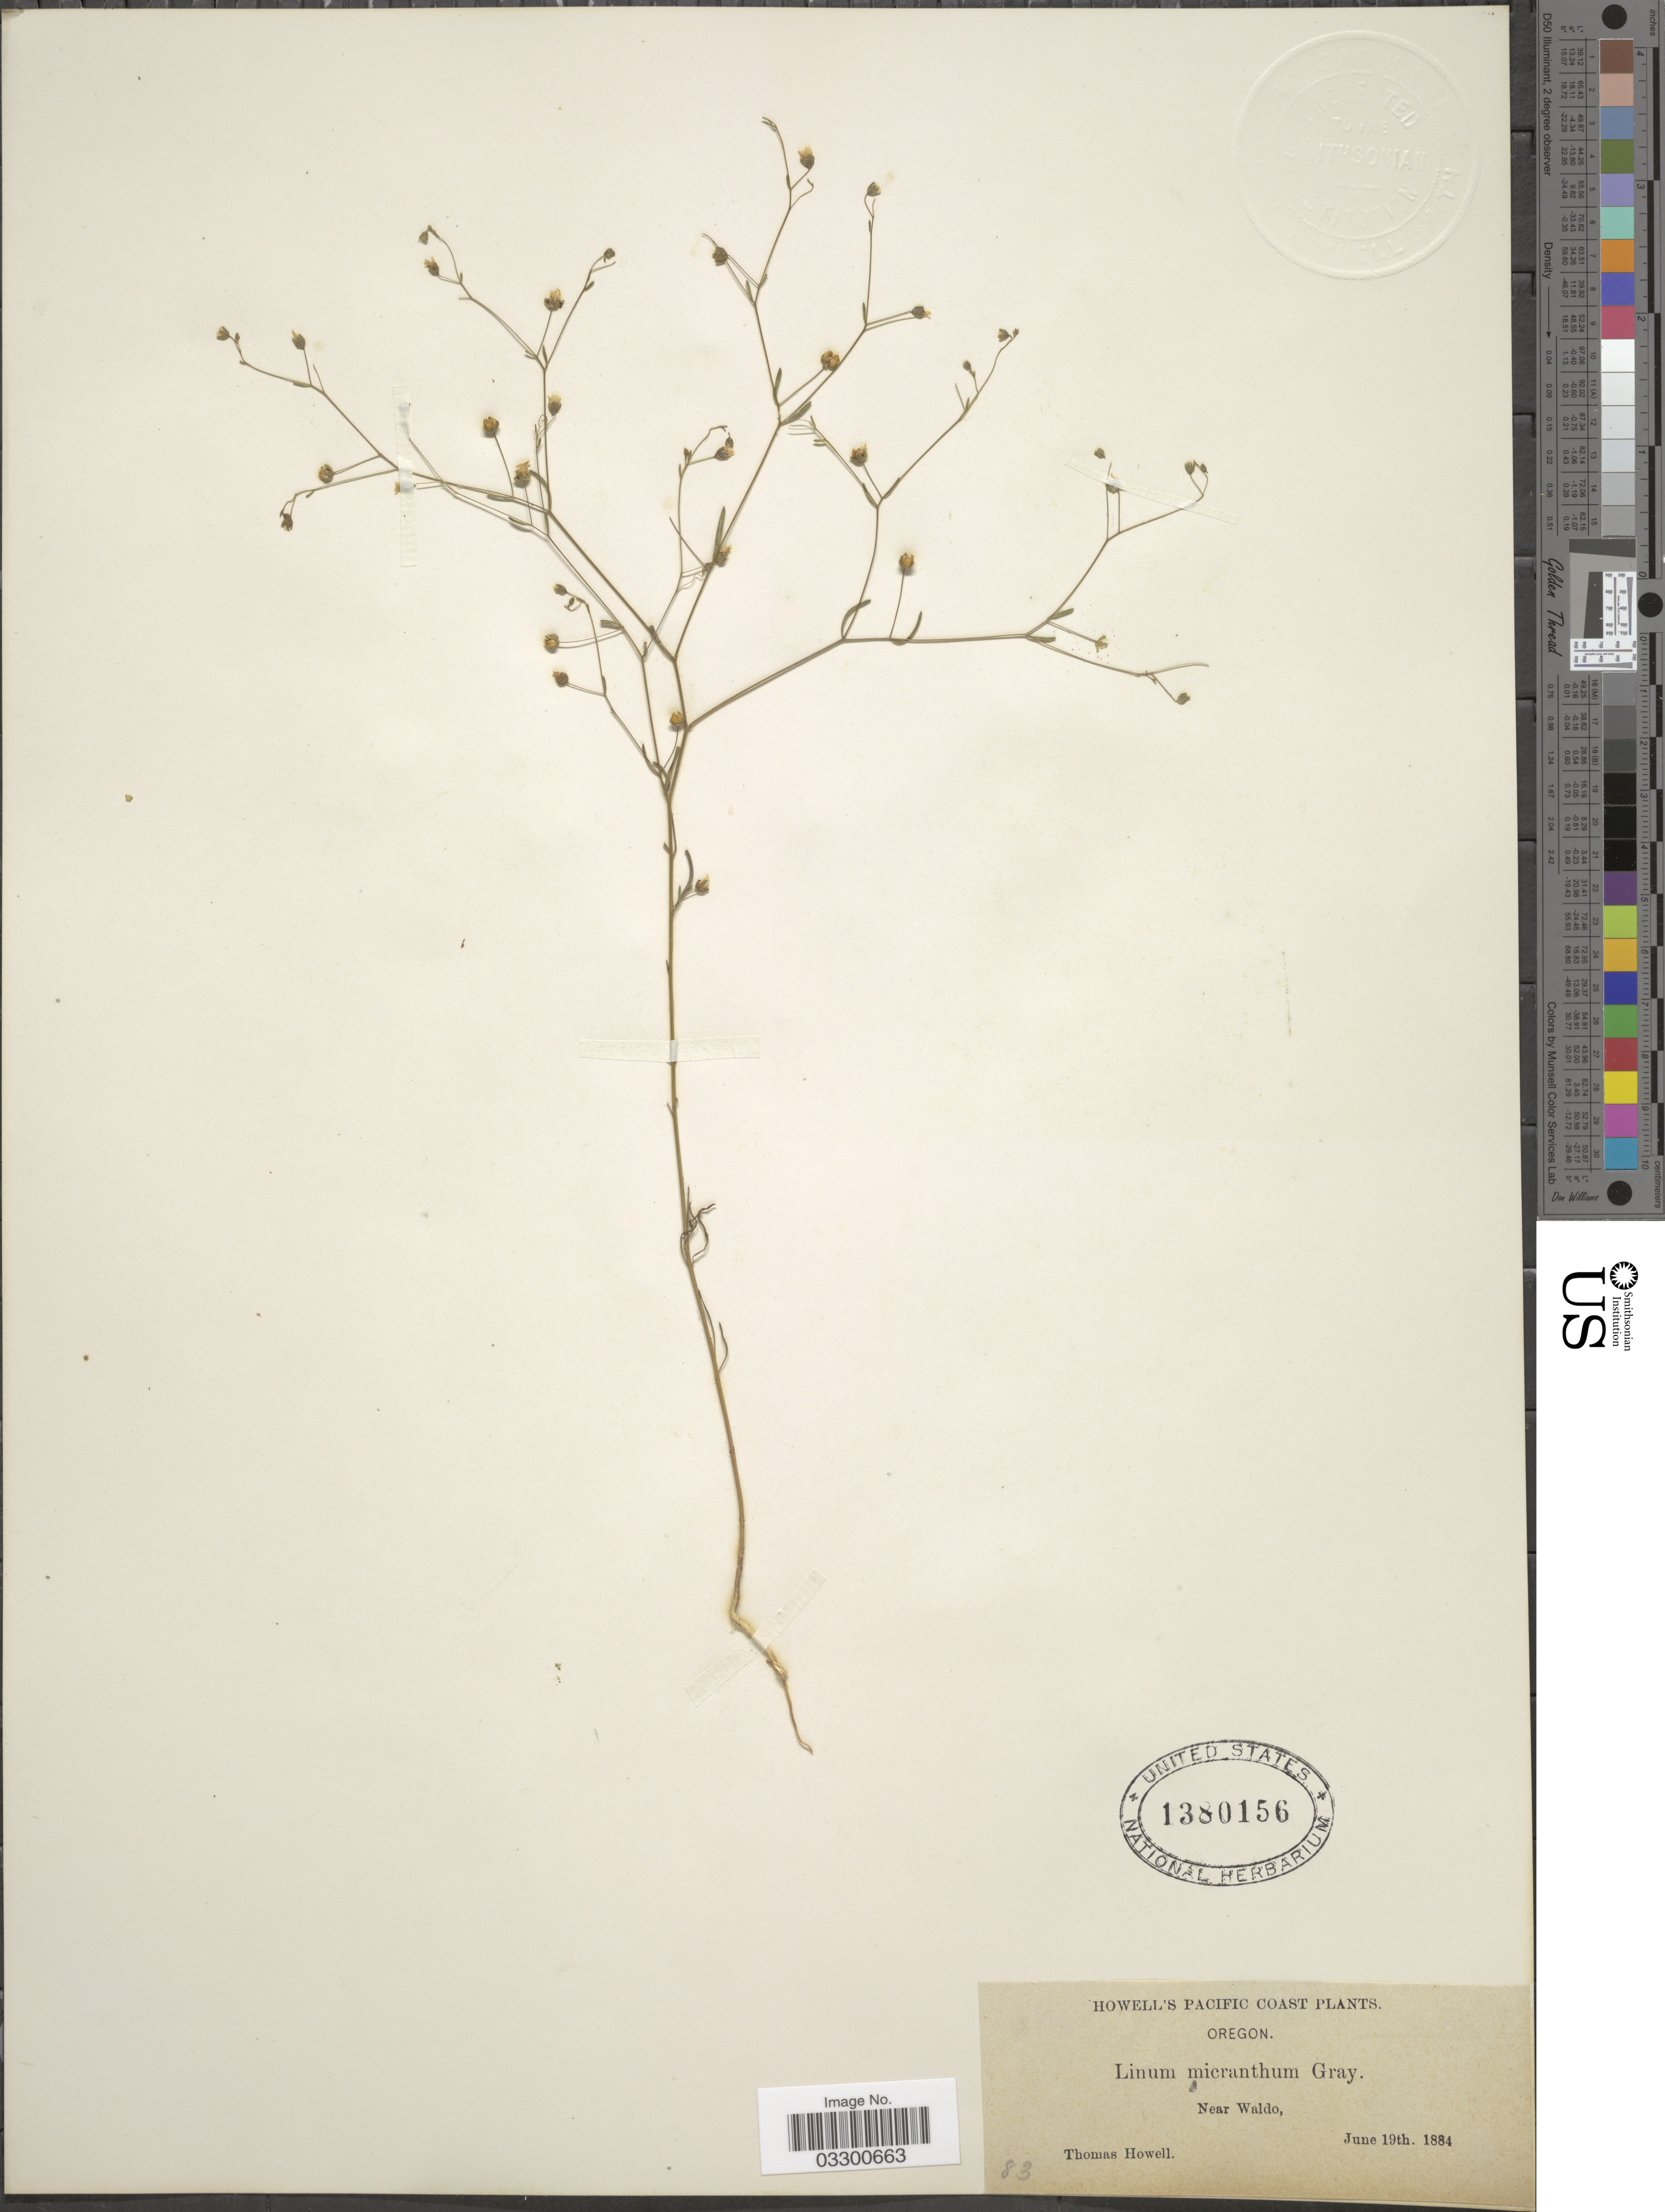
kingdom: Plantae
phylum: Tracheophyta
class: Magnoliopsida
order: Malpighiales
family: Linaceae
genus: Hesperolinon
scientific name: Hesperolinon micranthum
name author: (A. Gray) Small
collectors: T. Howell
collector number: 83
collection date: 1884-06-19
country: United States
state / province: Oregon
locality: Pacific Coast. Near Waldo.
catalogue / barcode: US 1380156